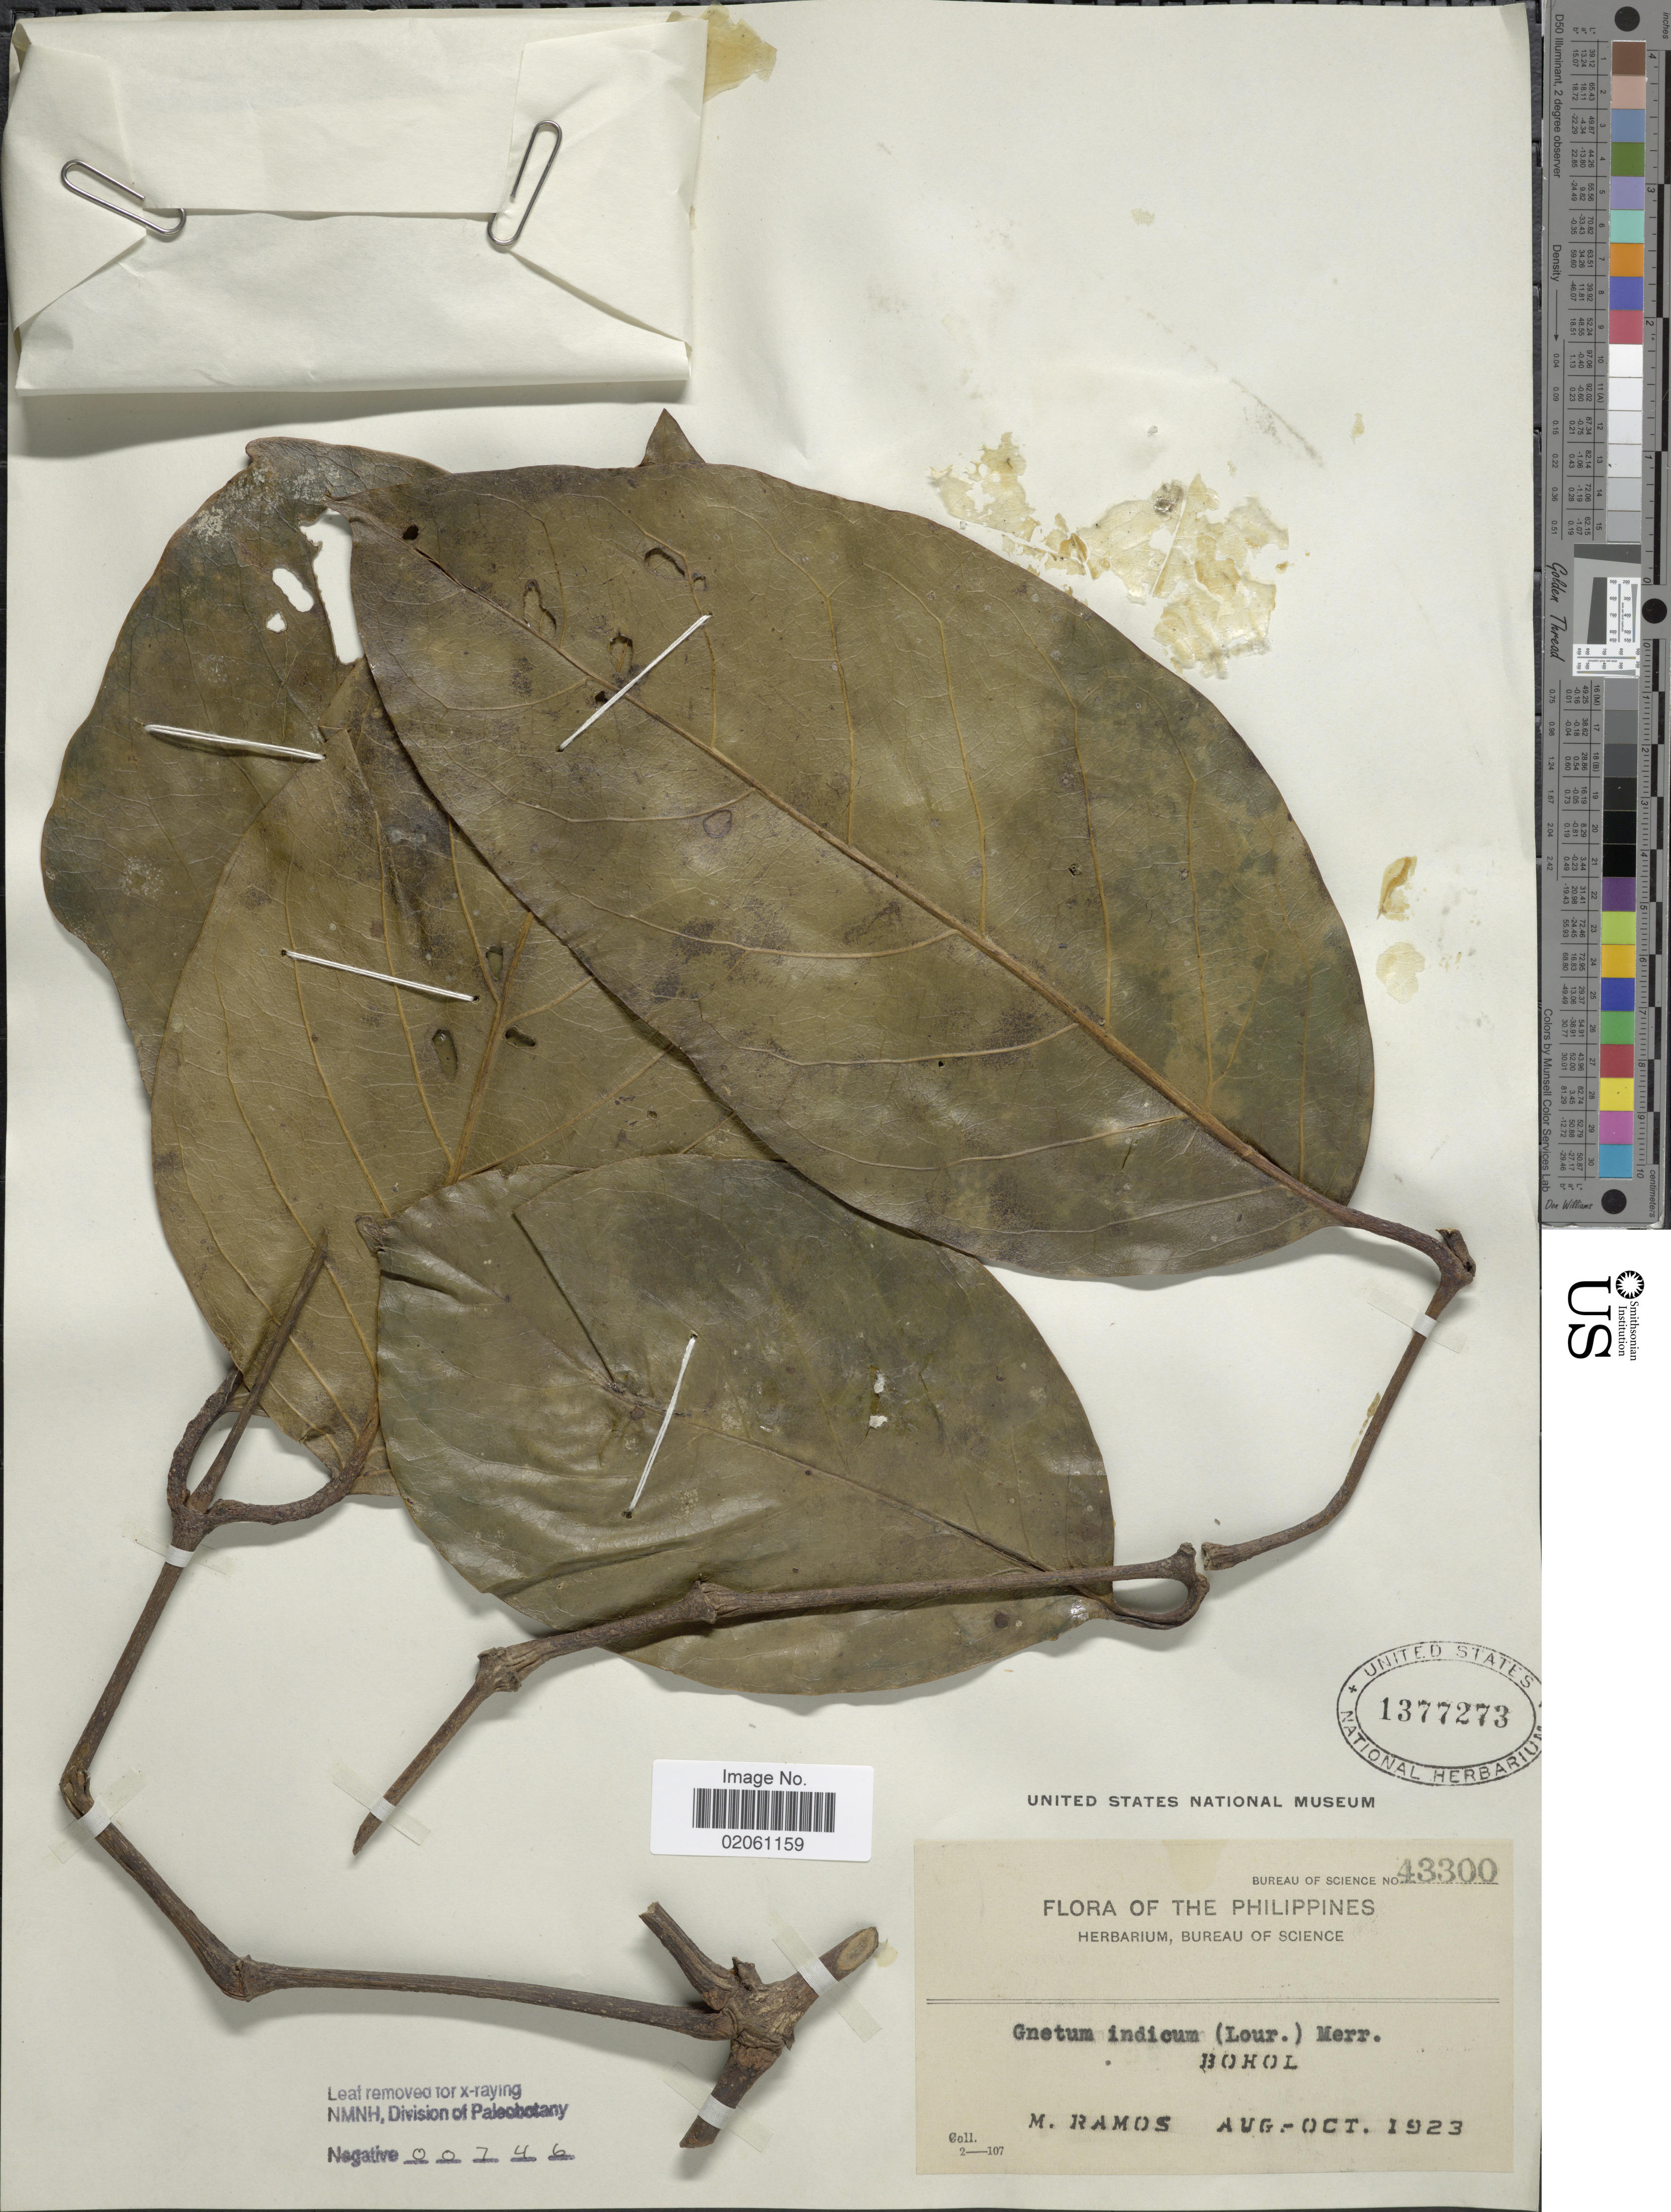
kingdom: Plantae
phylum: Tracheophyta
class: Gnetopsida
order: Gnetales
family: Gnetaceae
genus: Gnetum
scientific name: Gnetum indicum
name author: (Lour.) Merr.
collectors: M. Ramos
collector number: Bureau of Science 43300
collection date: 1923-08/1923-10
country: Philippines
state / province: Central Visayas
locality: Bohol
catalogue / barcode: US 1377273